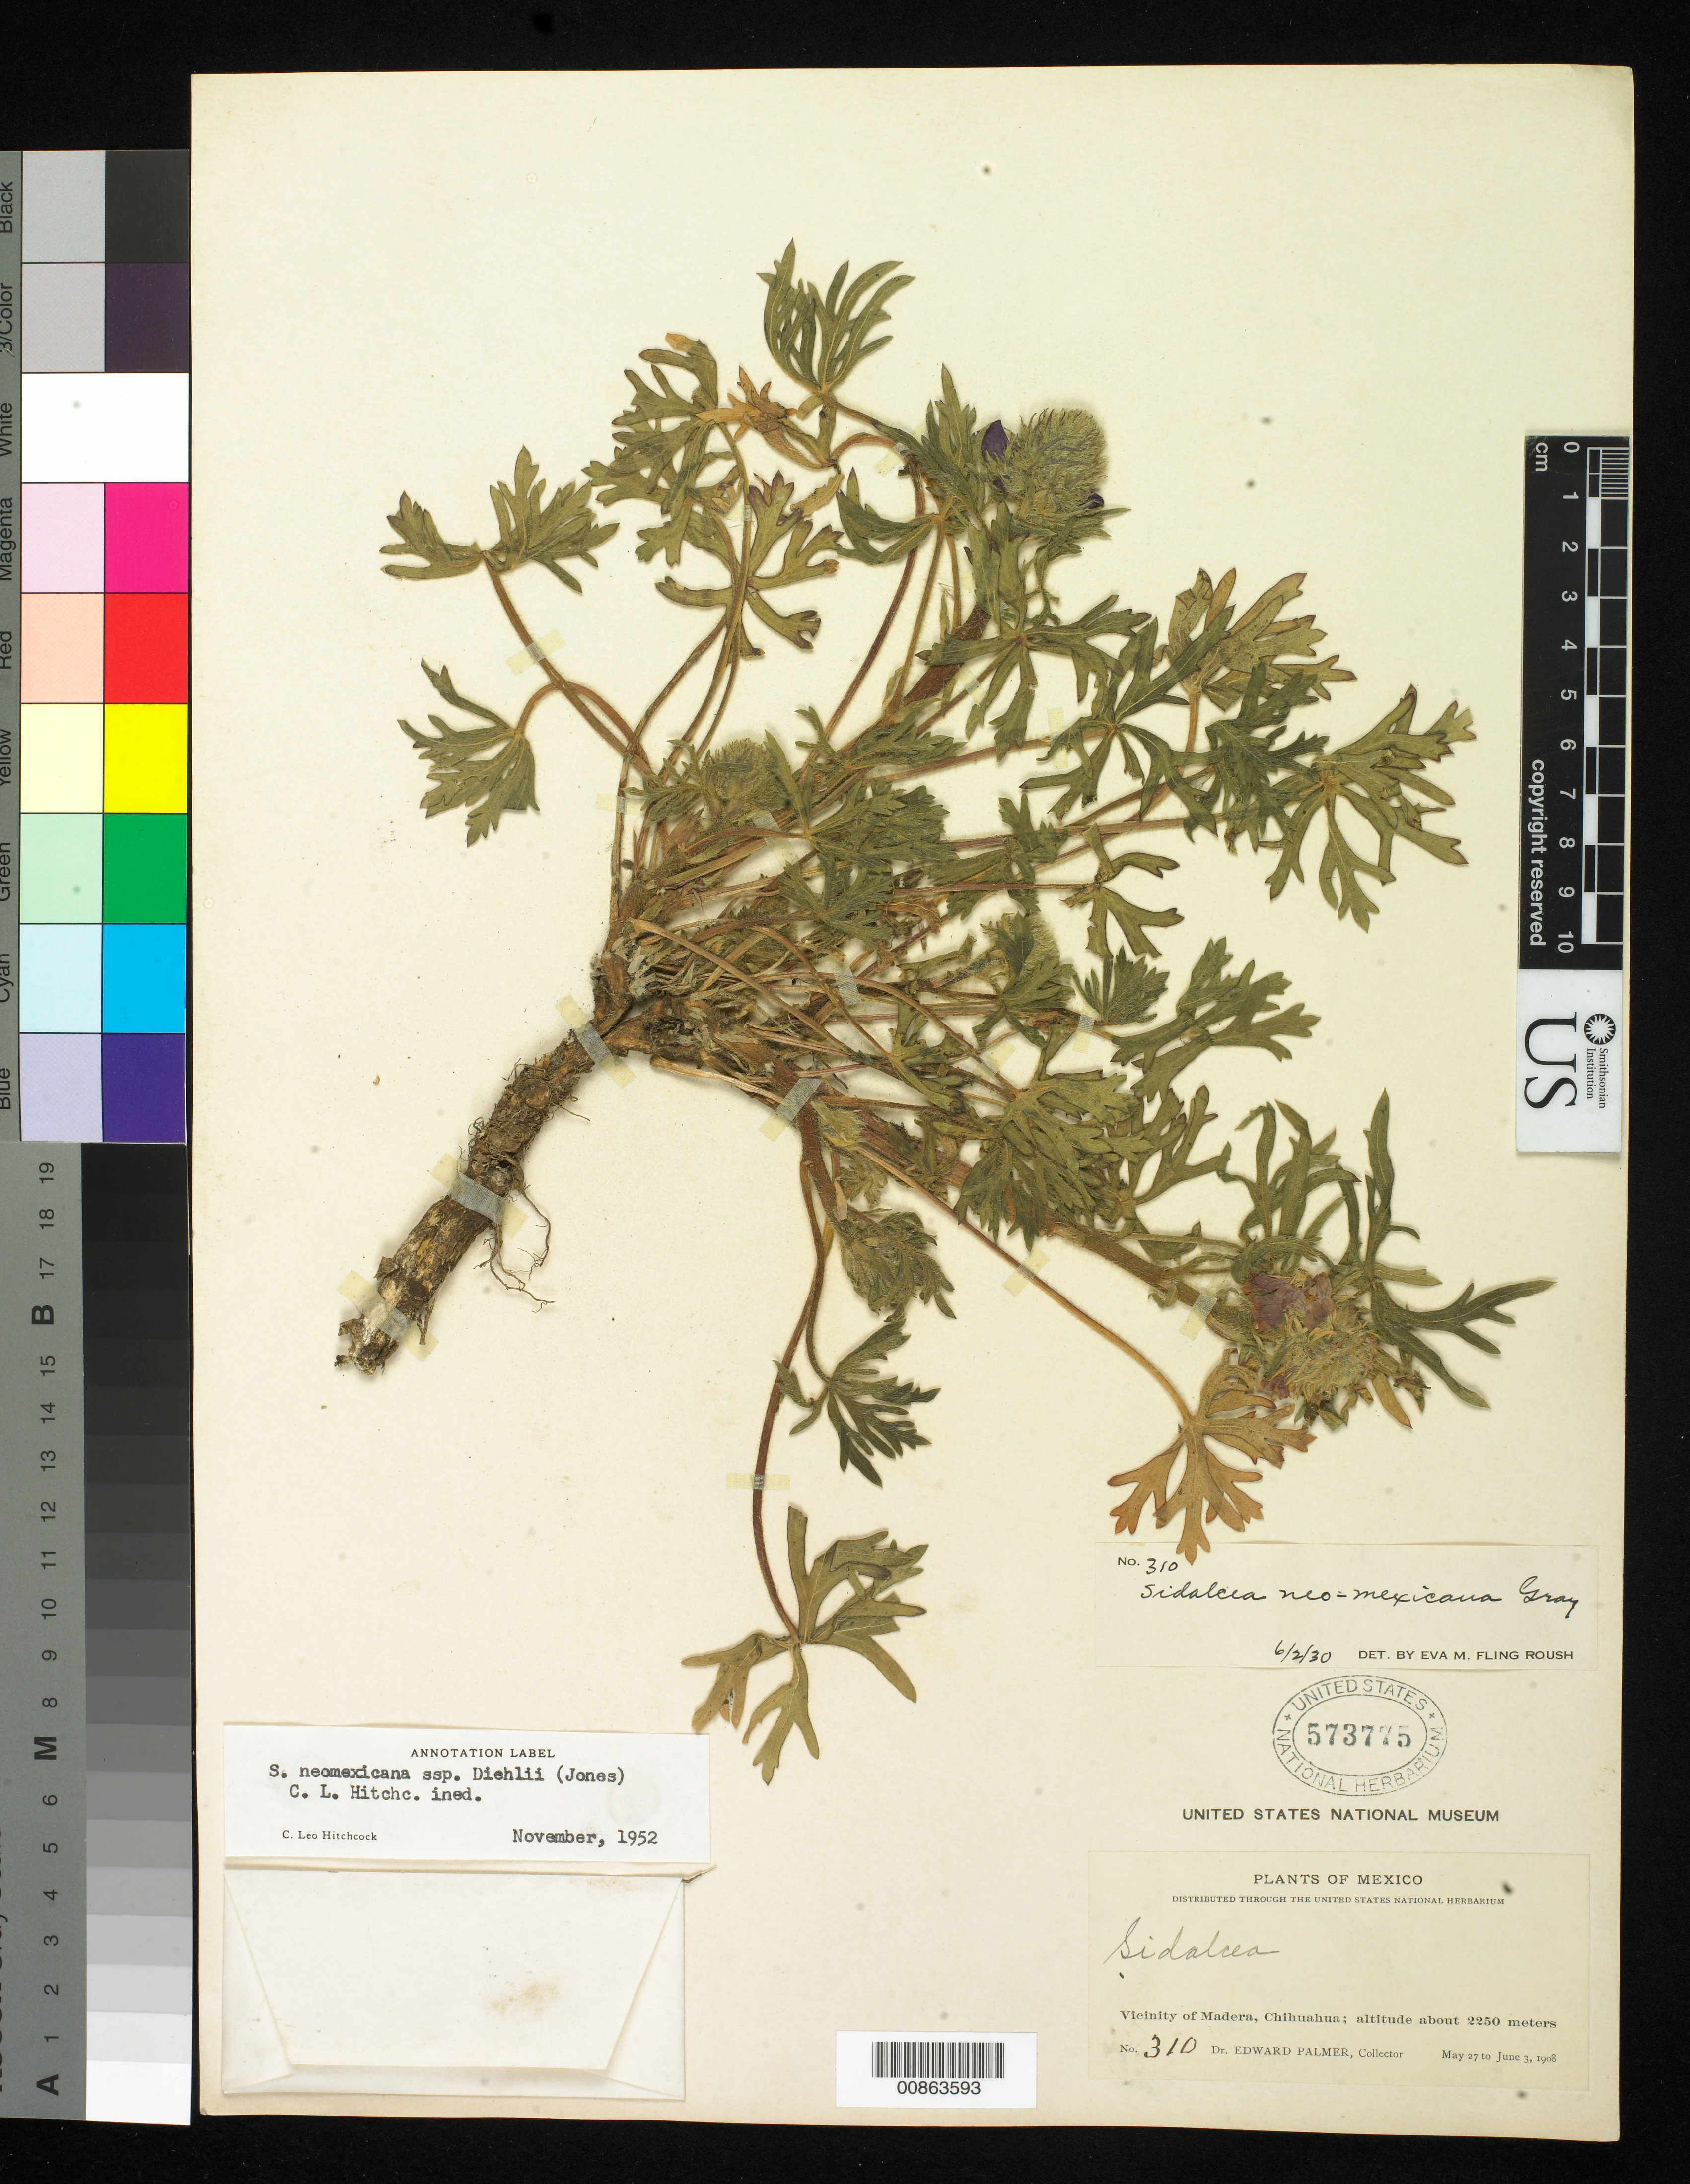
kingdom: Plantae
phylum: Tracheophyta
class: Magnoliopsida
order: Malvales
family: Malvaceae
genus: Sidalcea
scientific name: Sidalcea neomexicana subsp. diehlii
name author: A. Gray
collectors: E. Palmer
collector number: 310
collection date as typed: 27 May 1908 to 03 Jun 1908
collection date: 1908-05-27/1908-06-03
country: Mexico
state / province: Chihuahua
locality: Vicinity of Madera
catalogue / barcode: US 573775